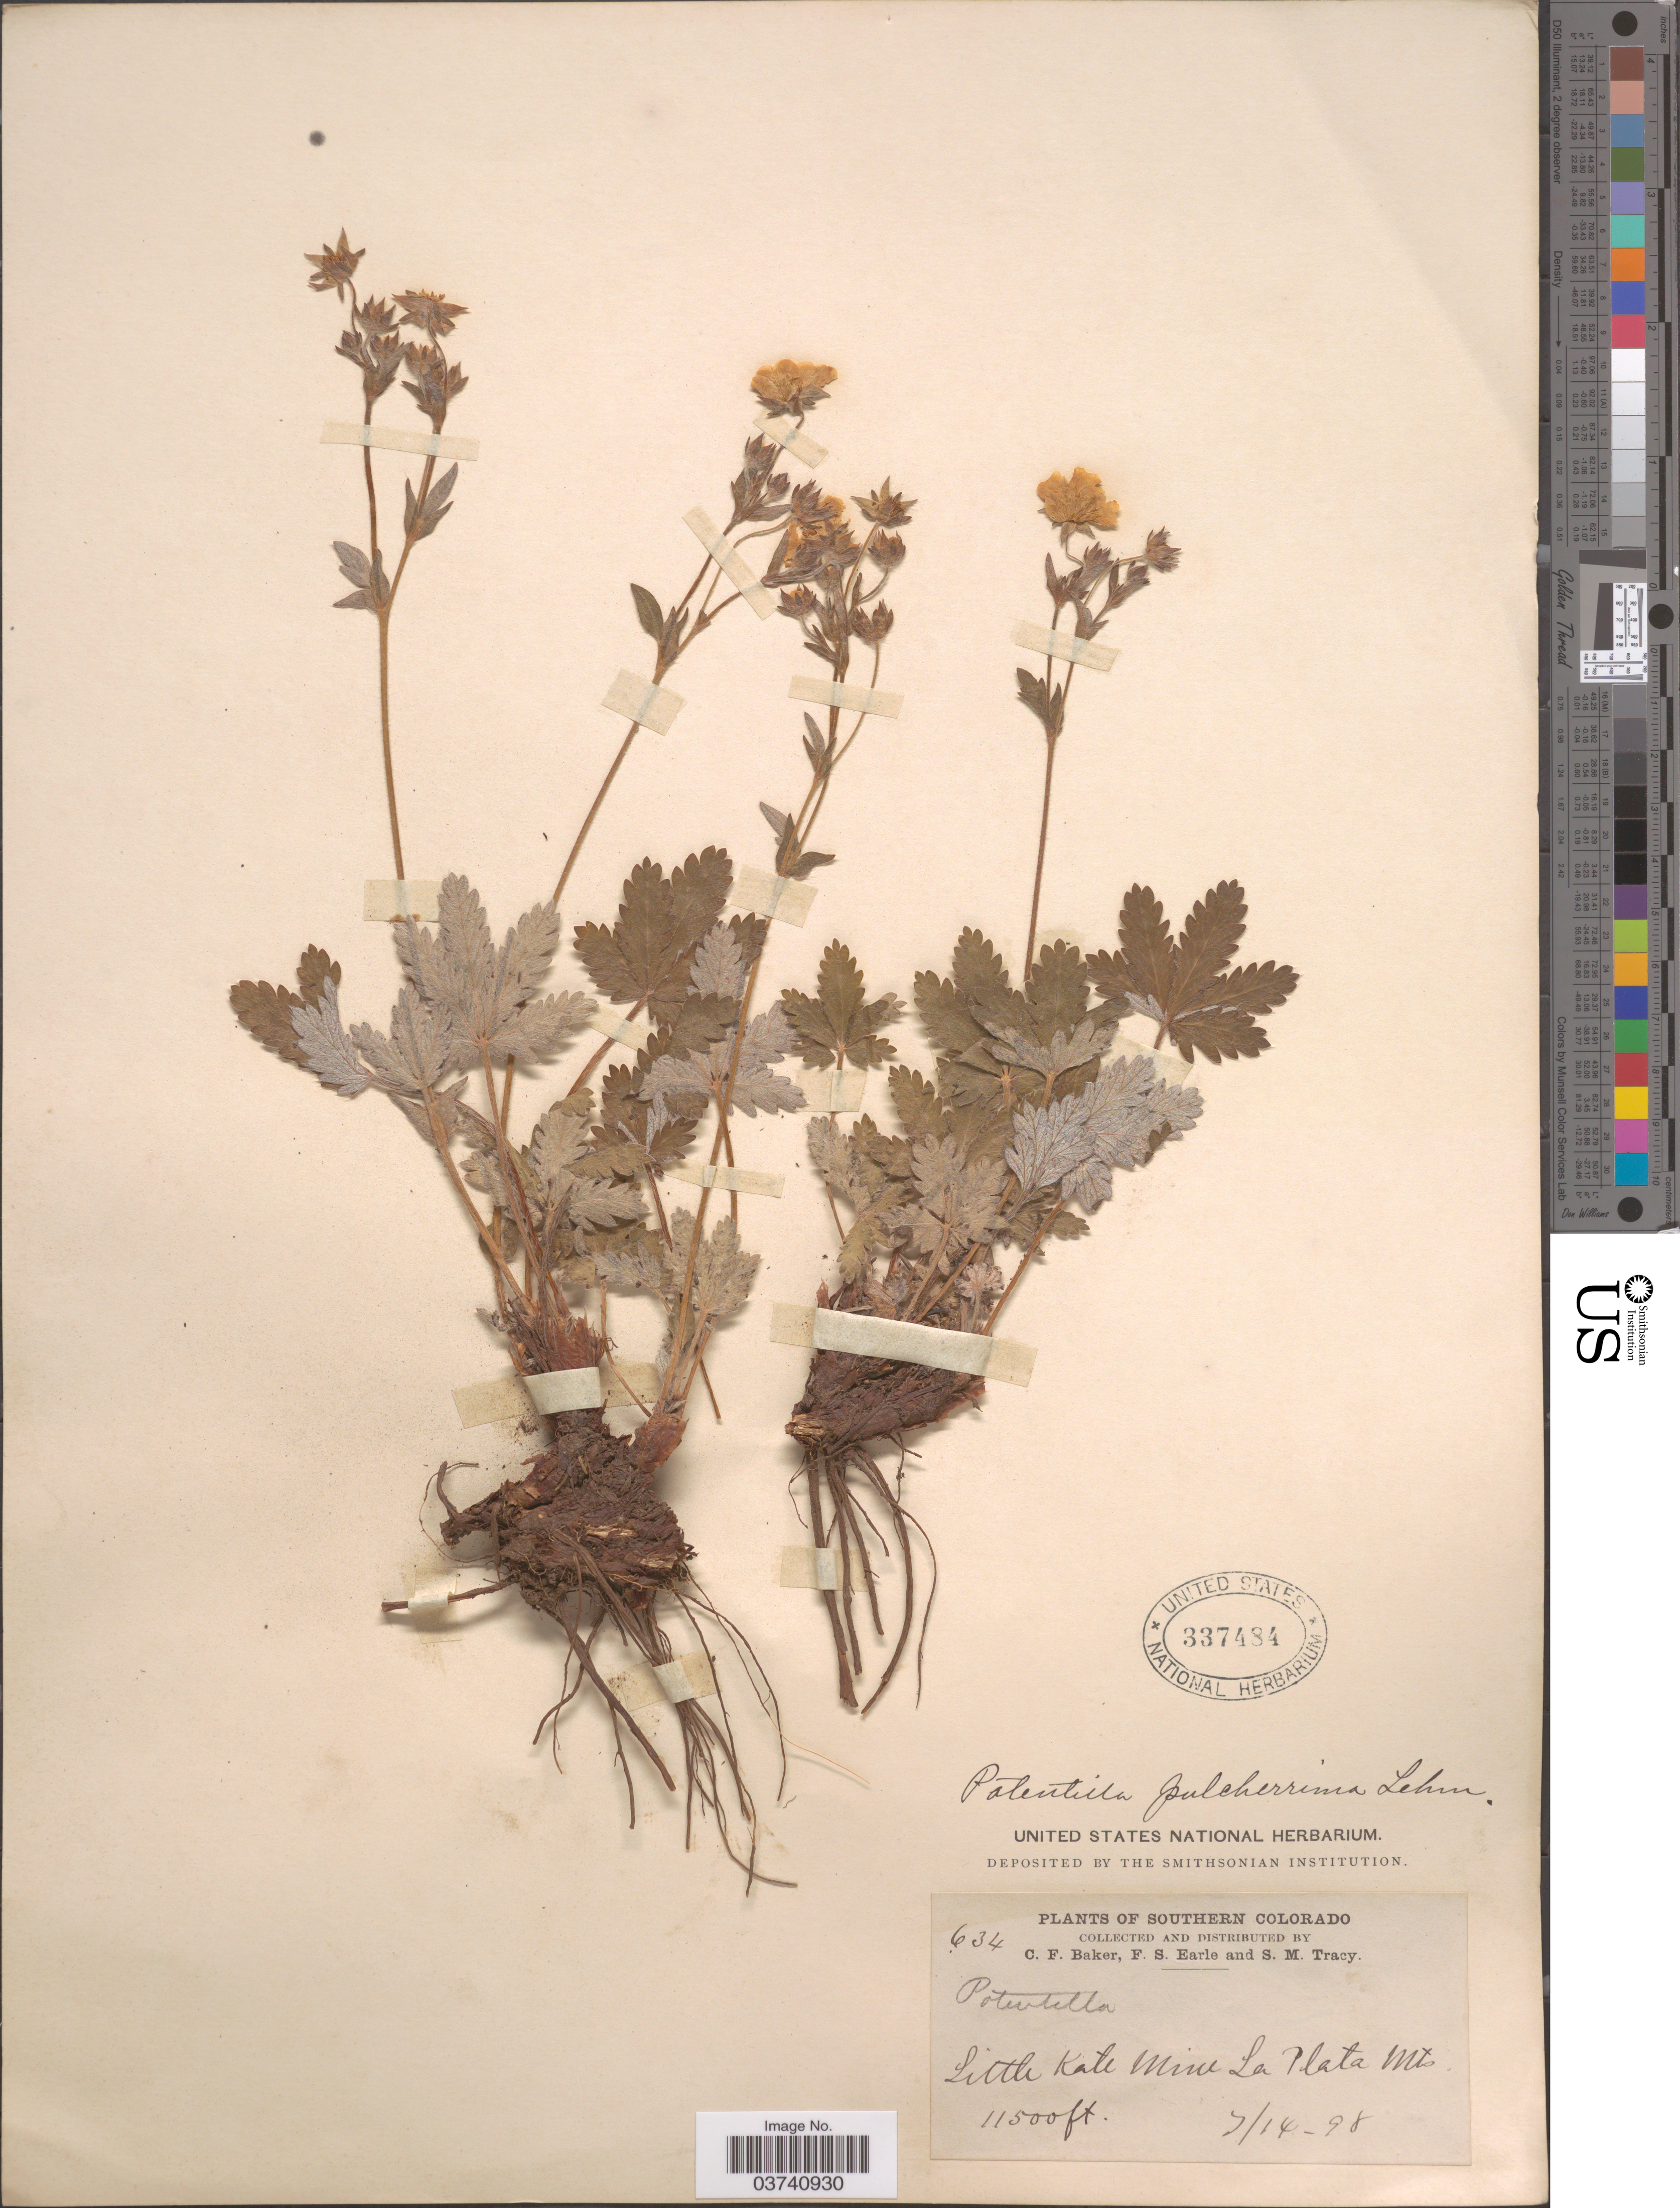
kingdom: Plantae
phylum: Tracheophyta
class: Magnoliopsida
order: Rosales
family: Rosaceae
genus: Potentilla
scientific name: Potentilla pulcherrima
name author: Lehm.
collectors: C. F. Baker, F. S. Earle & S. M. Tracy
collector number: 634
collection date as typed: Transcribed d/m/y: 14/7/98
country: United States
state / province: Colorado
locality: Southern Colorado. Little Kate Mine, La Plata Mts.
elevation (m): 3505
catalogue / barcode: US 337484